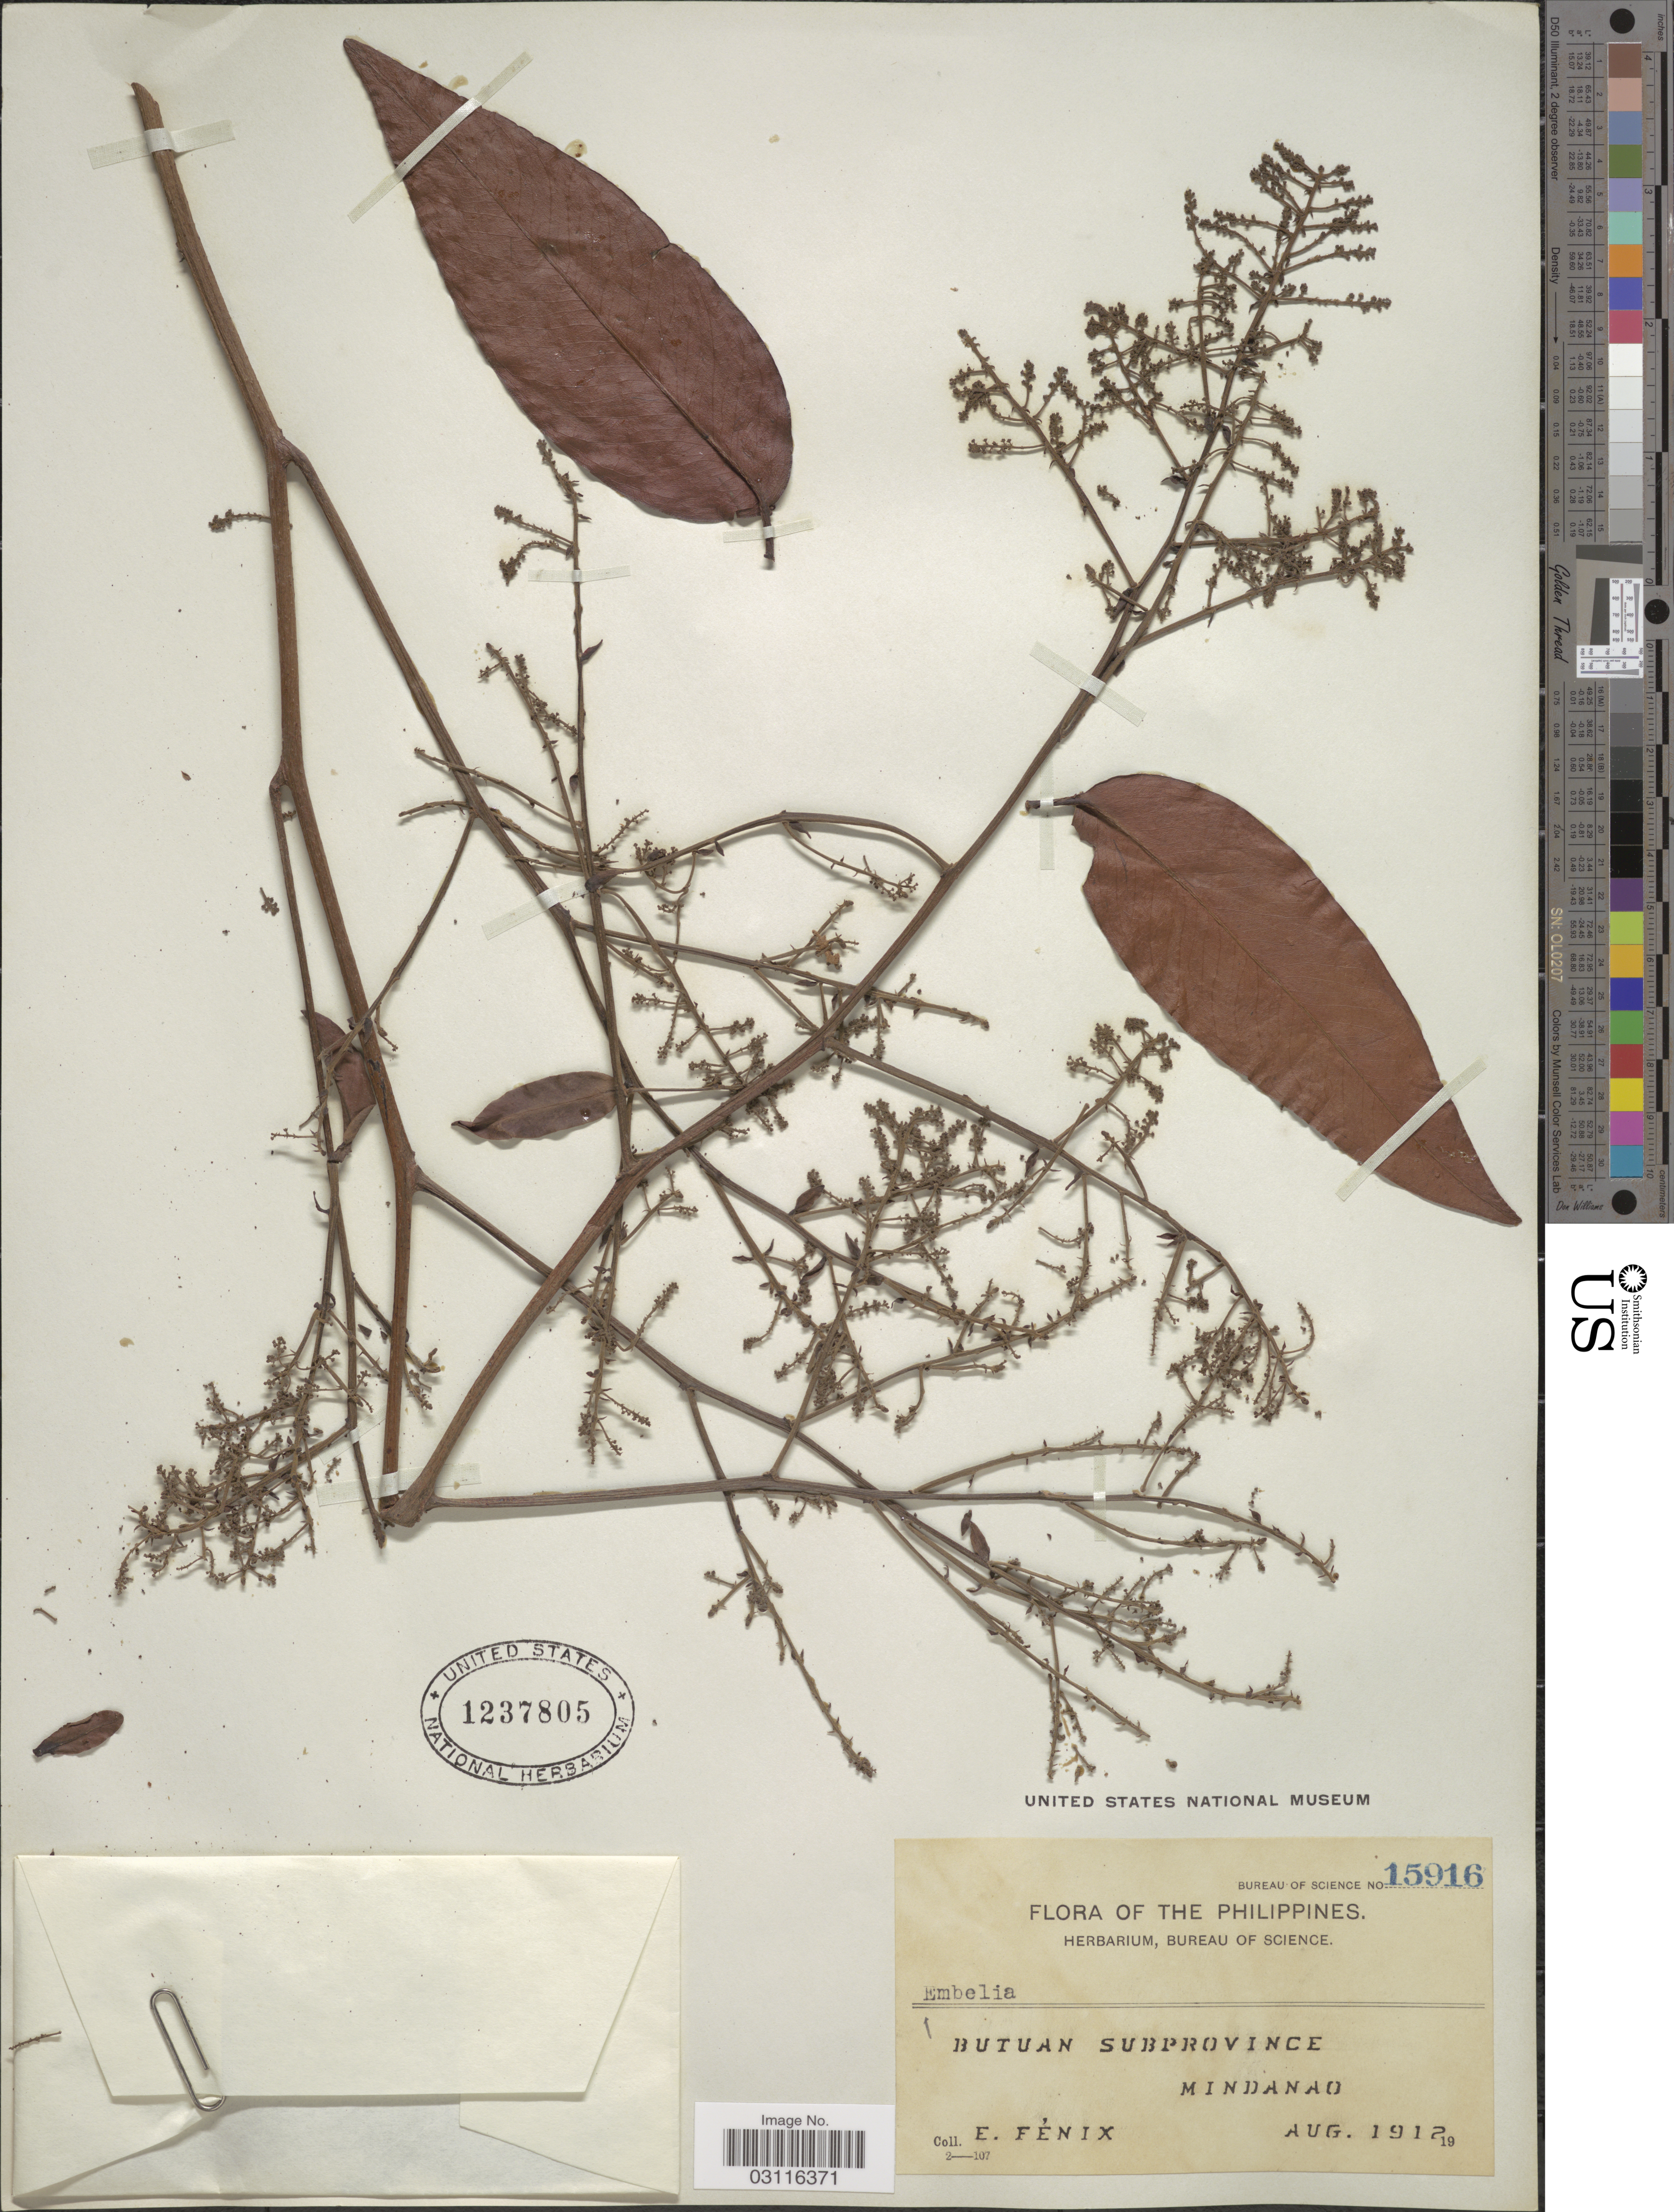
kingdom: Plantae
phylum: Tracheophyta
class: Magnoliopsida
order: Ericales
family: Primulaceae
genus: Embelia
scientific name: Embelia sp.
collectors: E. Fénix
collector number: Bureau of Science 15916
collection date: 1912-08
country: Philippines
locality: Butuan Subprovince. Mindanao.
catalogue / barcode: US 1237805